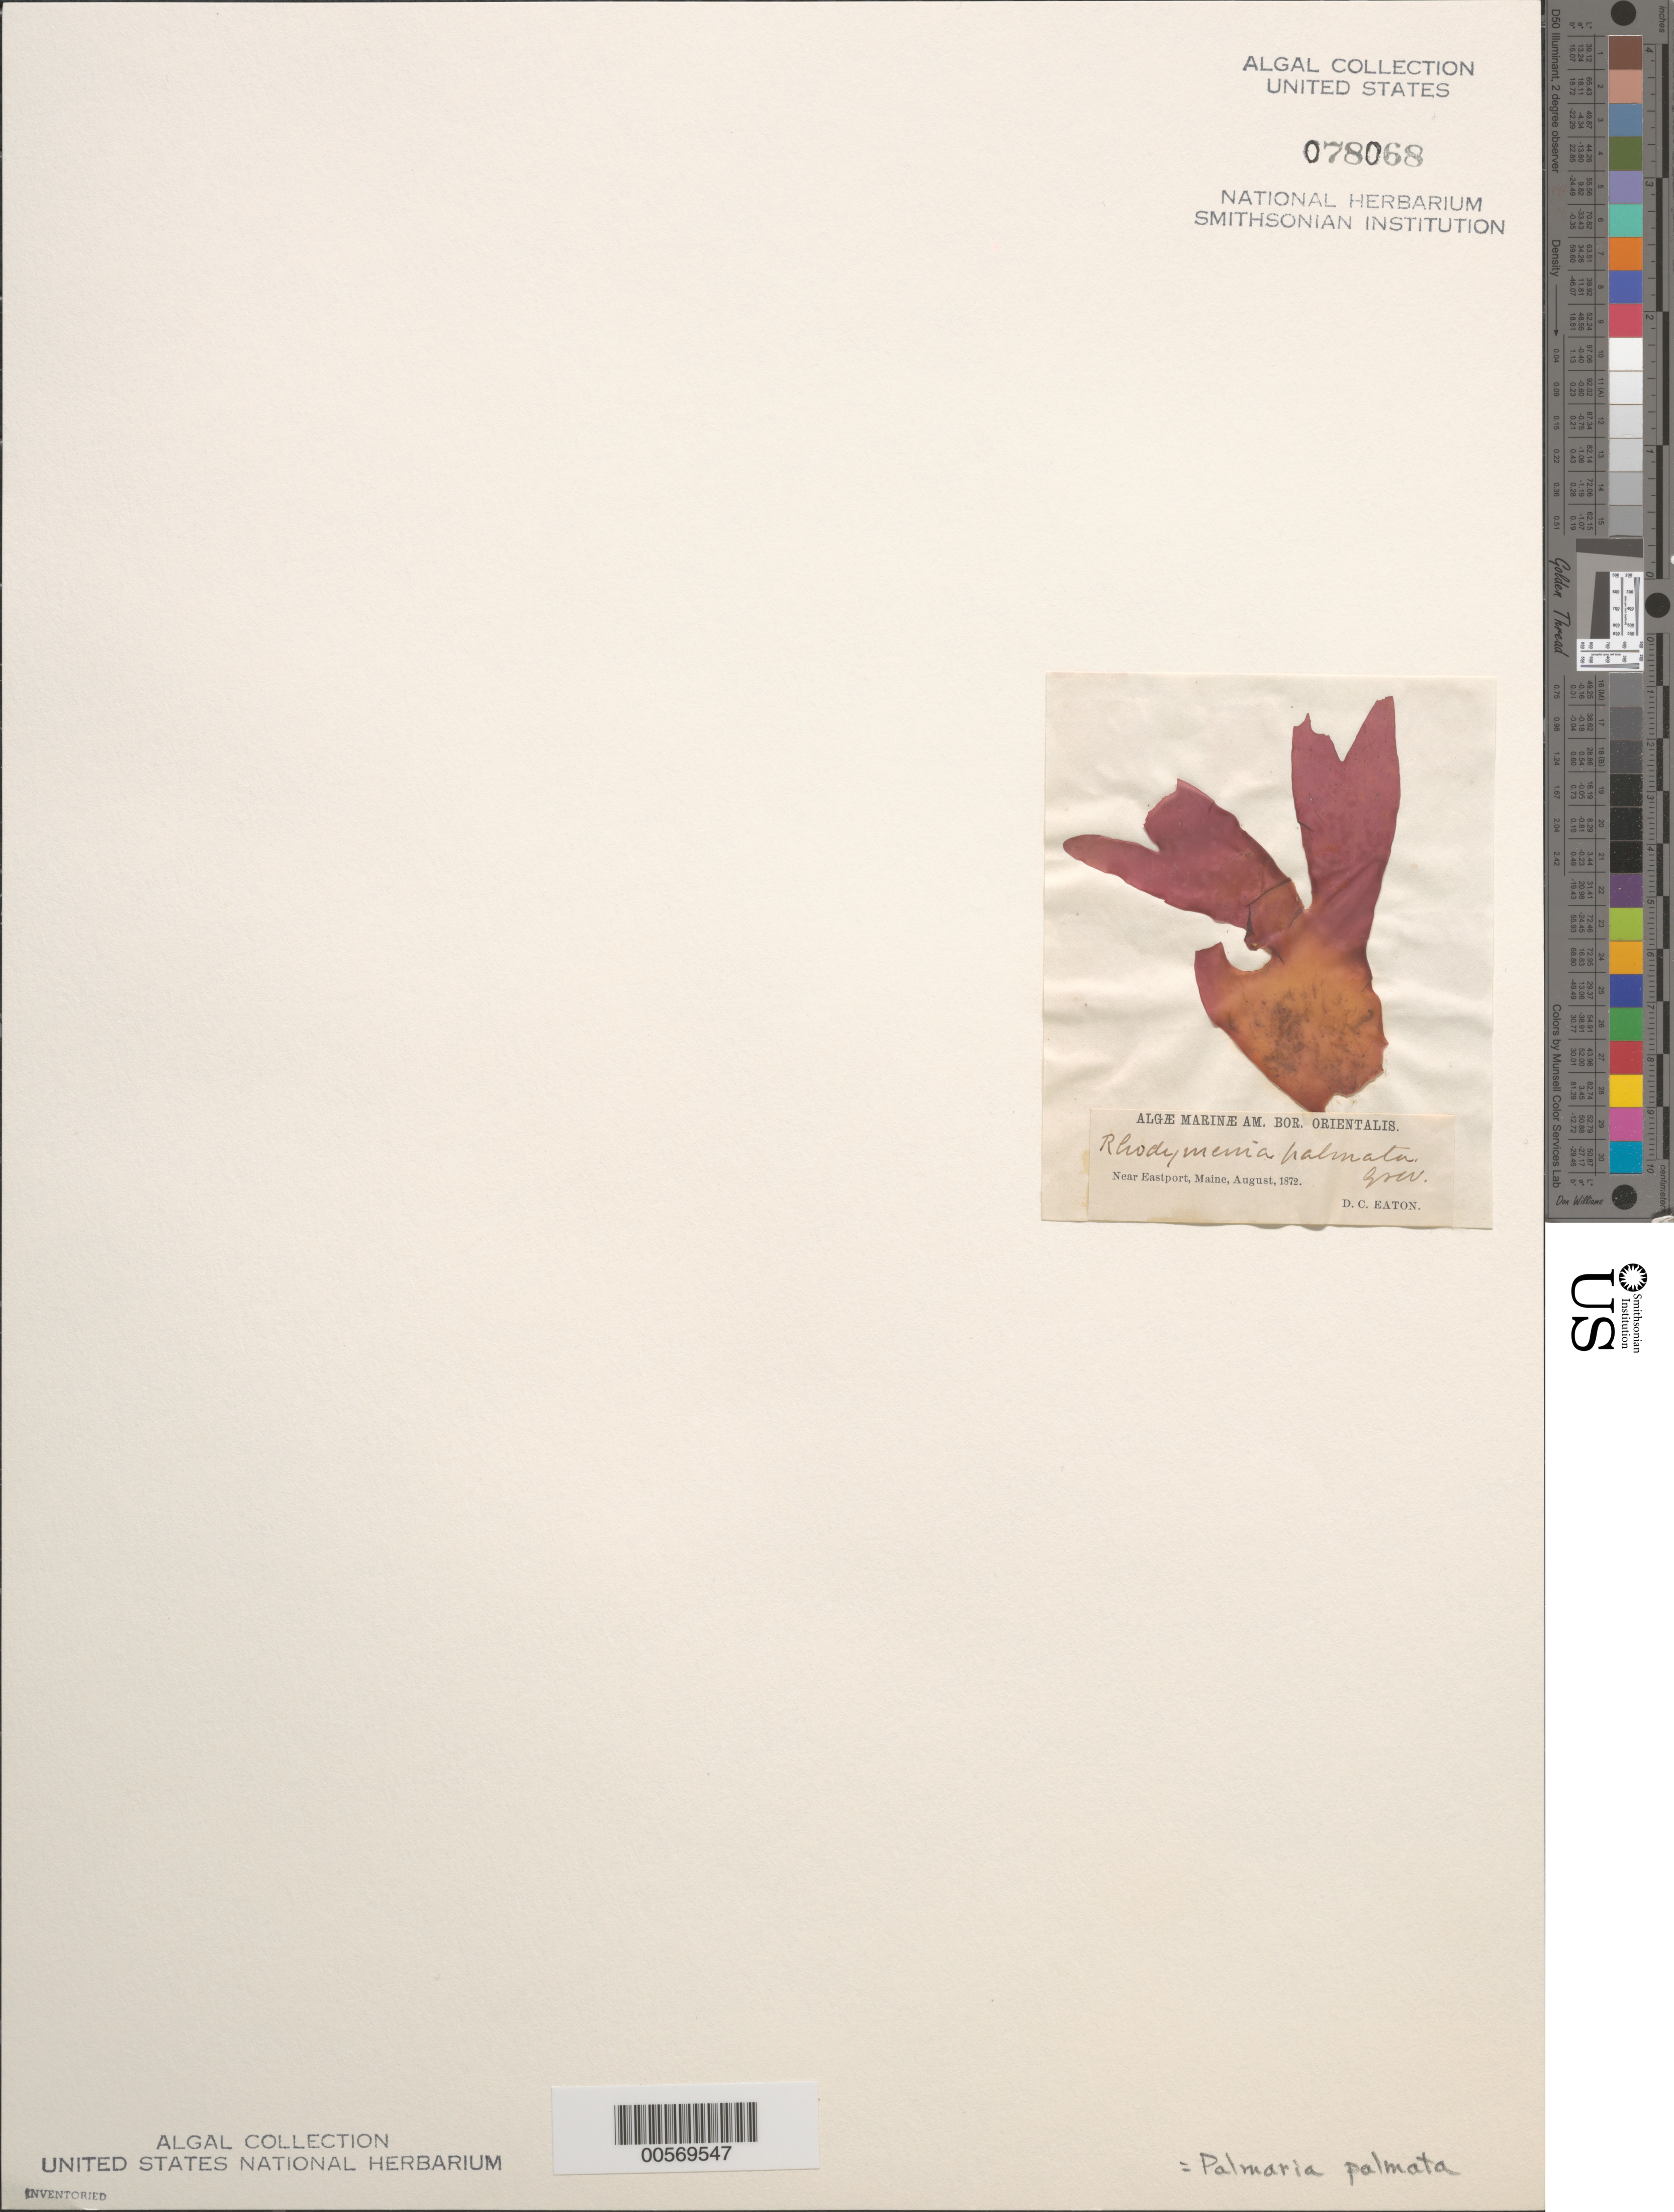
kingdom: Plantae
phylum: Rhodophyta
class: Florideophyceae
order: Palmariales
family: Palmariaceae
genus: Palmaria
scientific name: Palmaria palmata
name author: (L.) F. Weber & D. Mohr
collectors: D. C. Eaton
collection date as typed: Aug 1972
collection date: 1972-08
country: United States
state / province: Maine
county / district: Washington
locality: Near Eastport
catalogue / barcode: US 78068